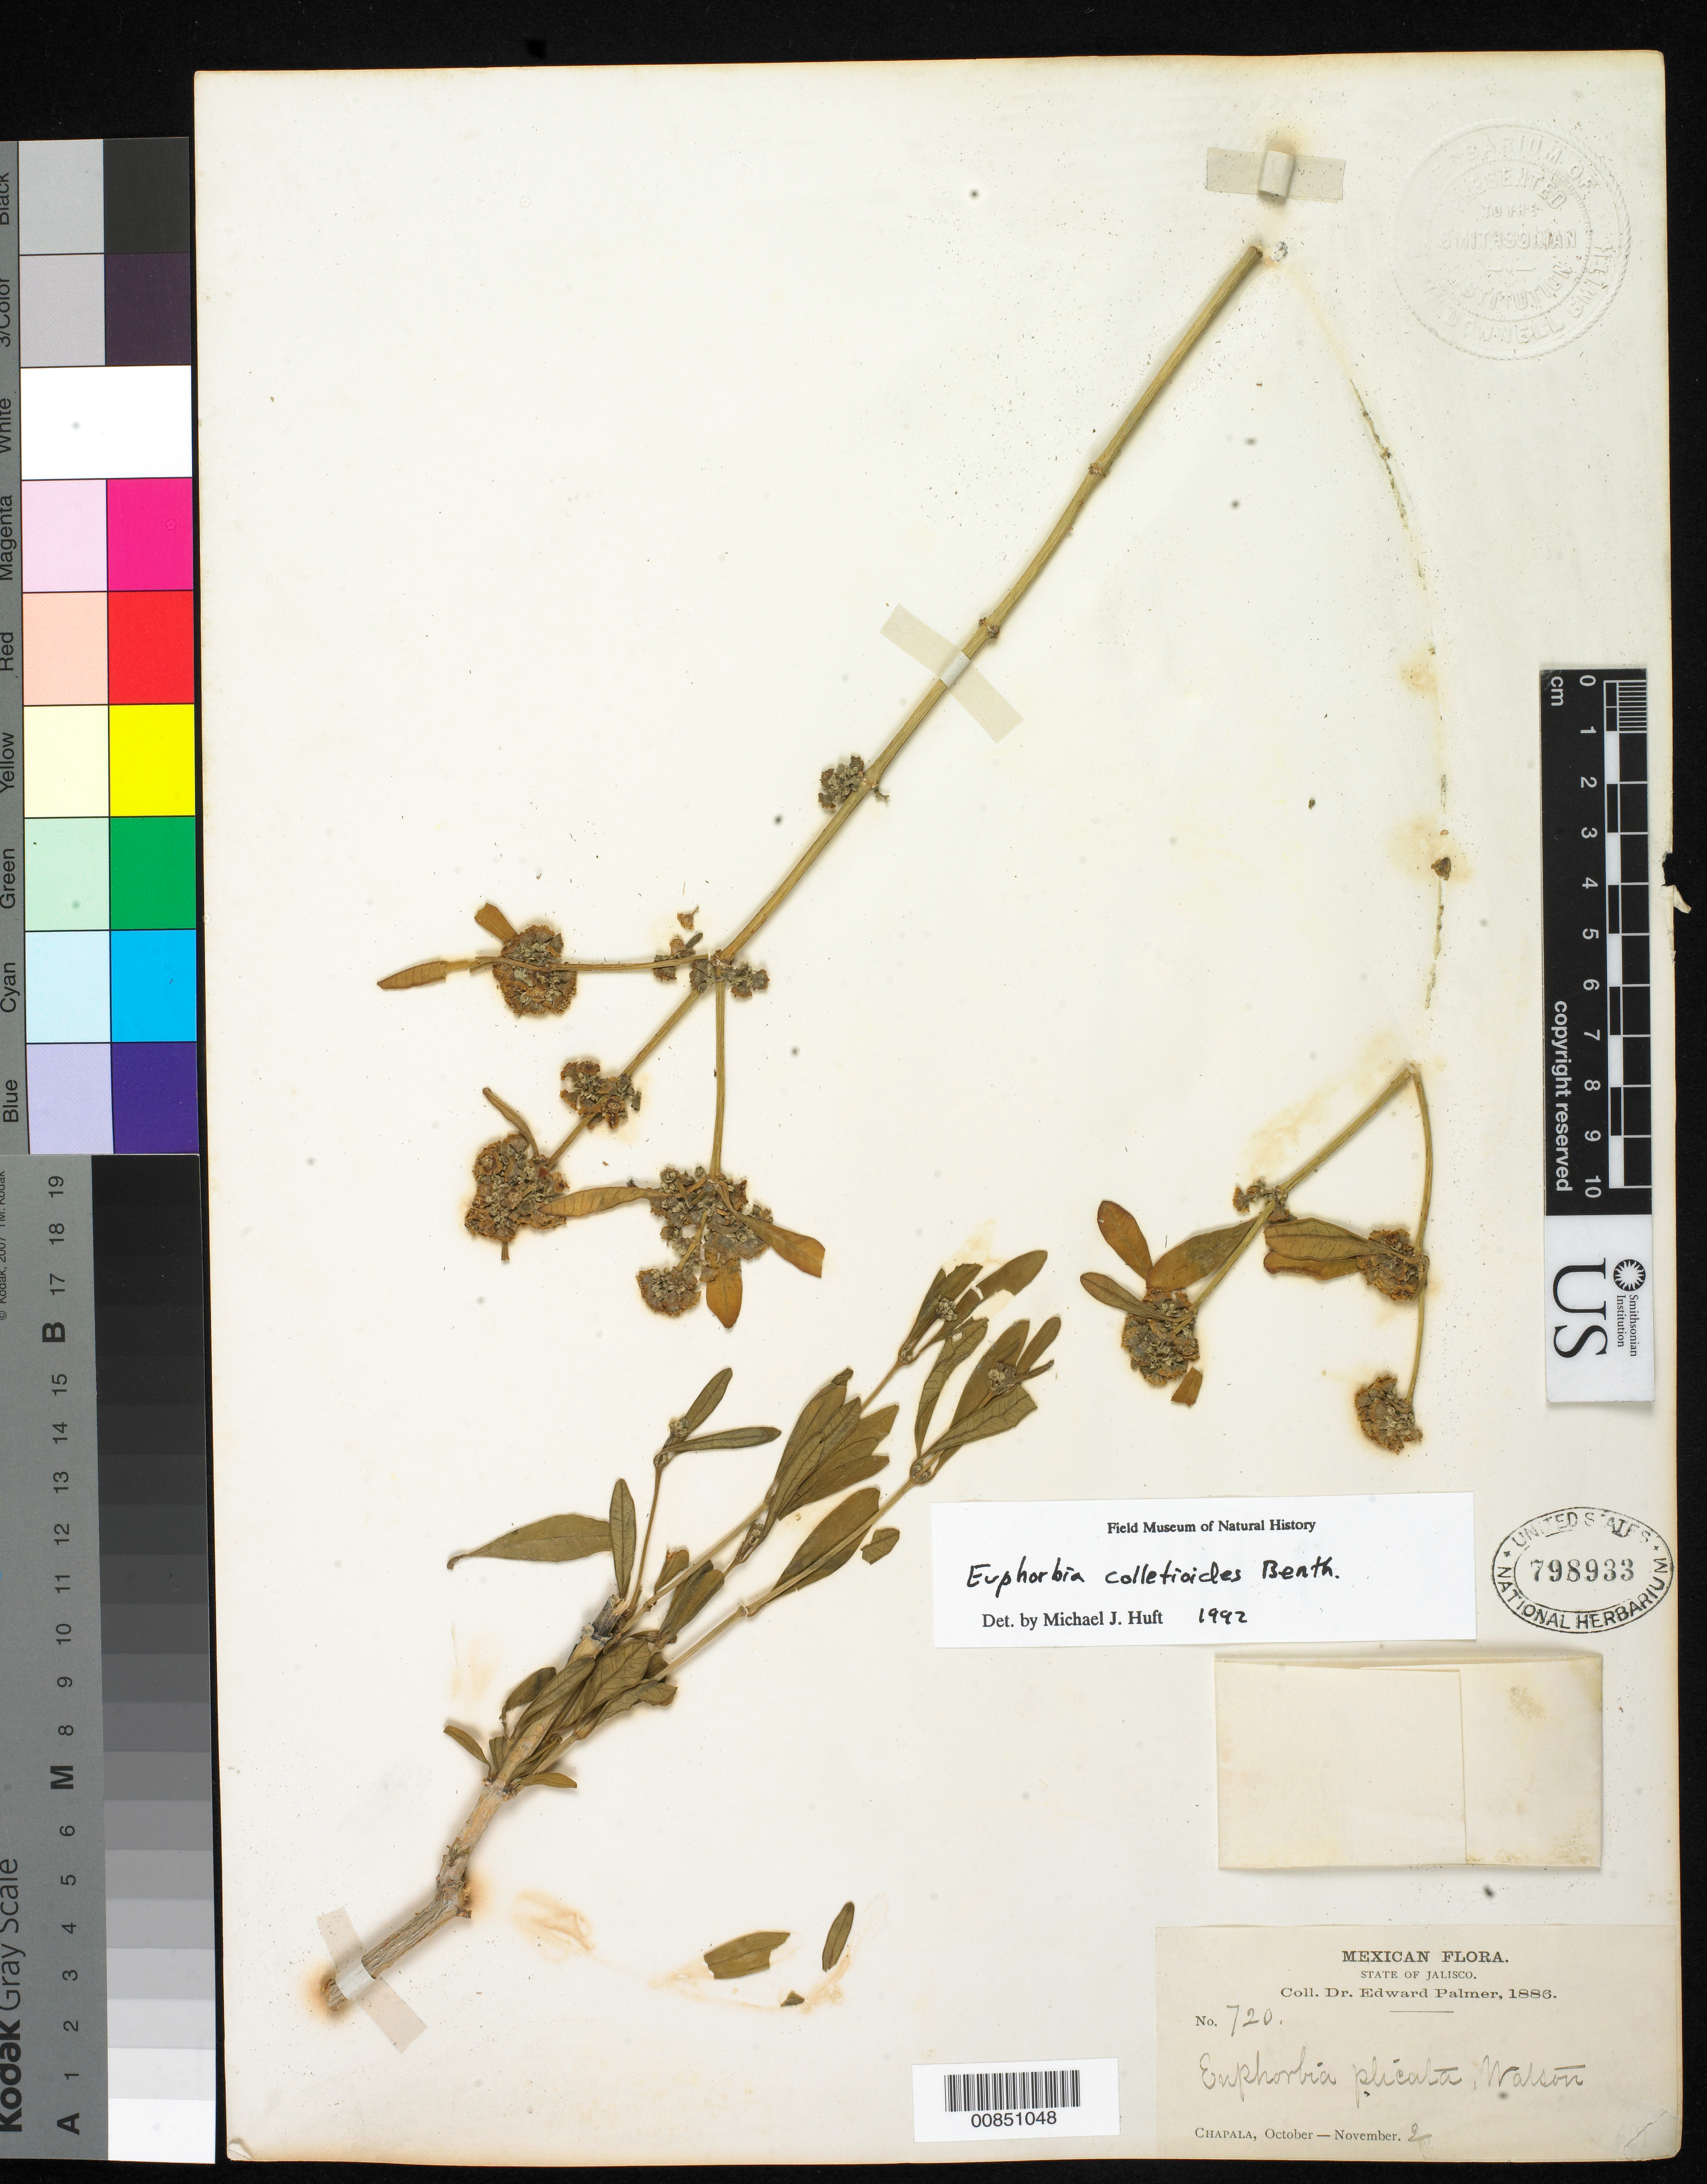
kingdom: Plantae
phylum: Tracheophyta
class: Magnoliopsida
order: Malpighiales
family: Euphorbiaceae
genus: Euphorbia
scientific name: Euphorbia colletioides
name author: Benth.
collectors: E. Palmer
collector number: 720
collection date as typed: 02 Nov 1886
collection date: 1886-11-02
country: Mexico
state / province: Jalisco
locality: Chapala, Jalisco.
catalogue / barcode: US 798933